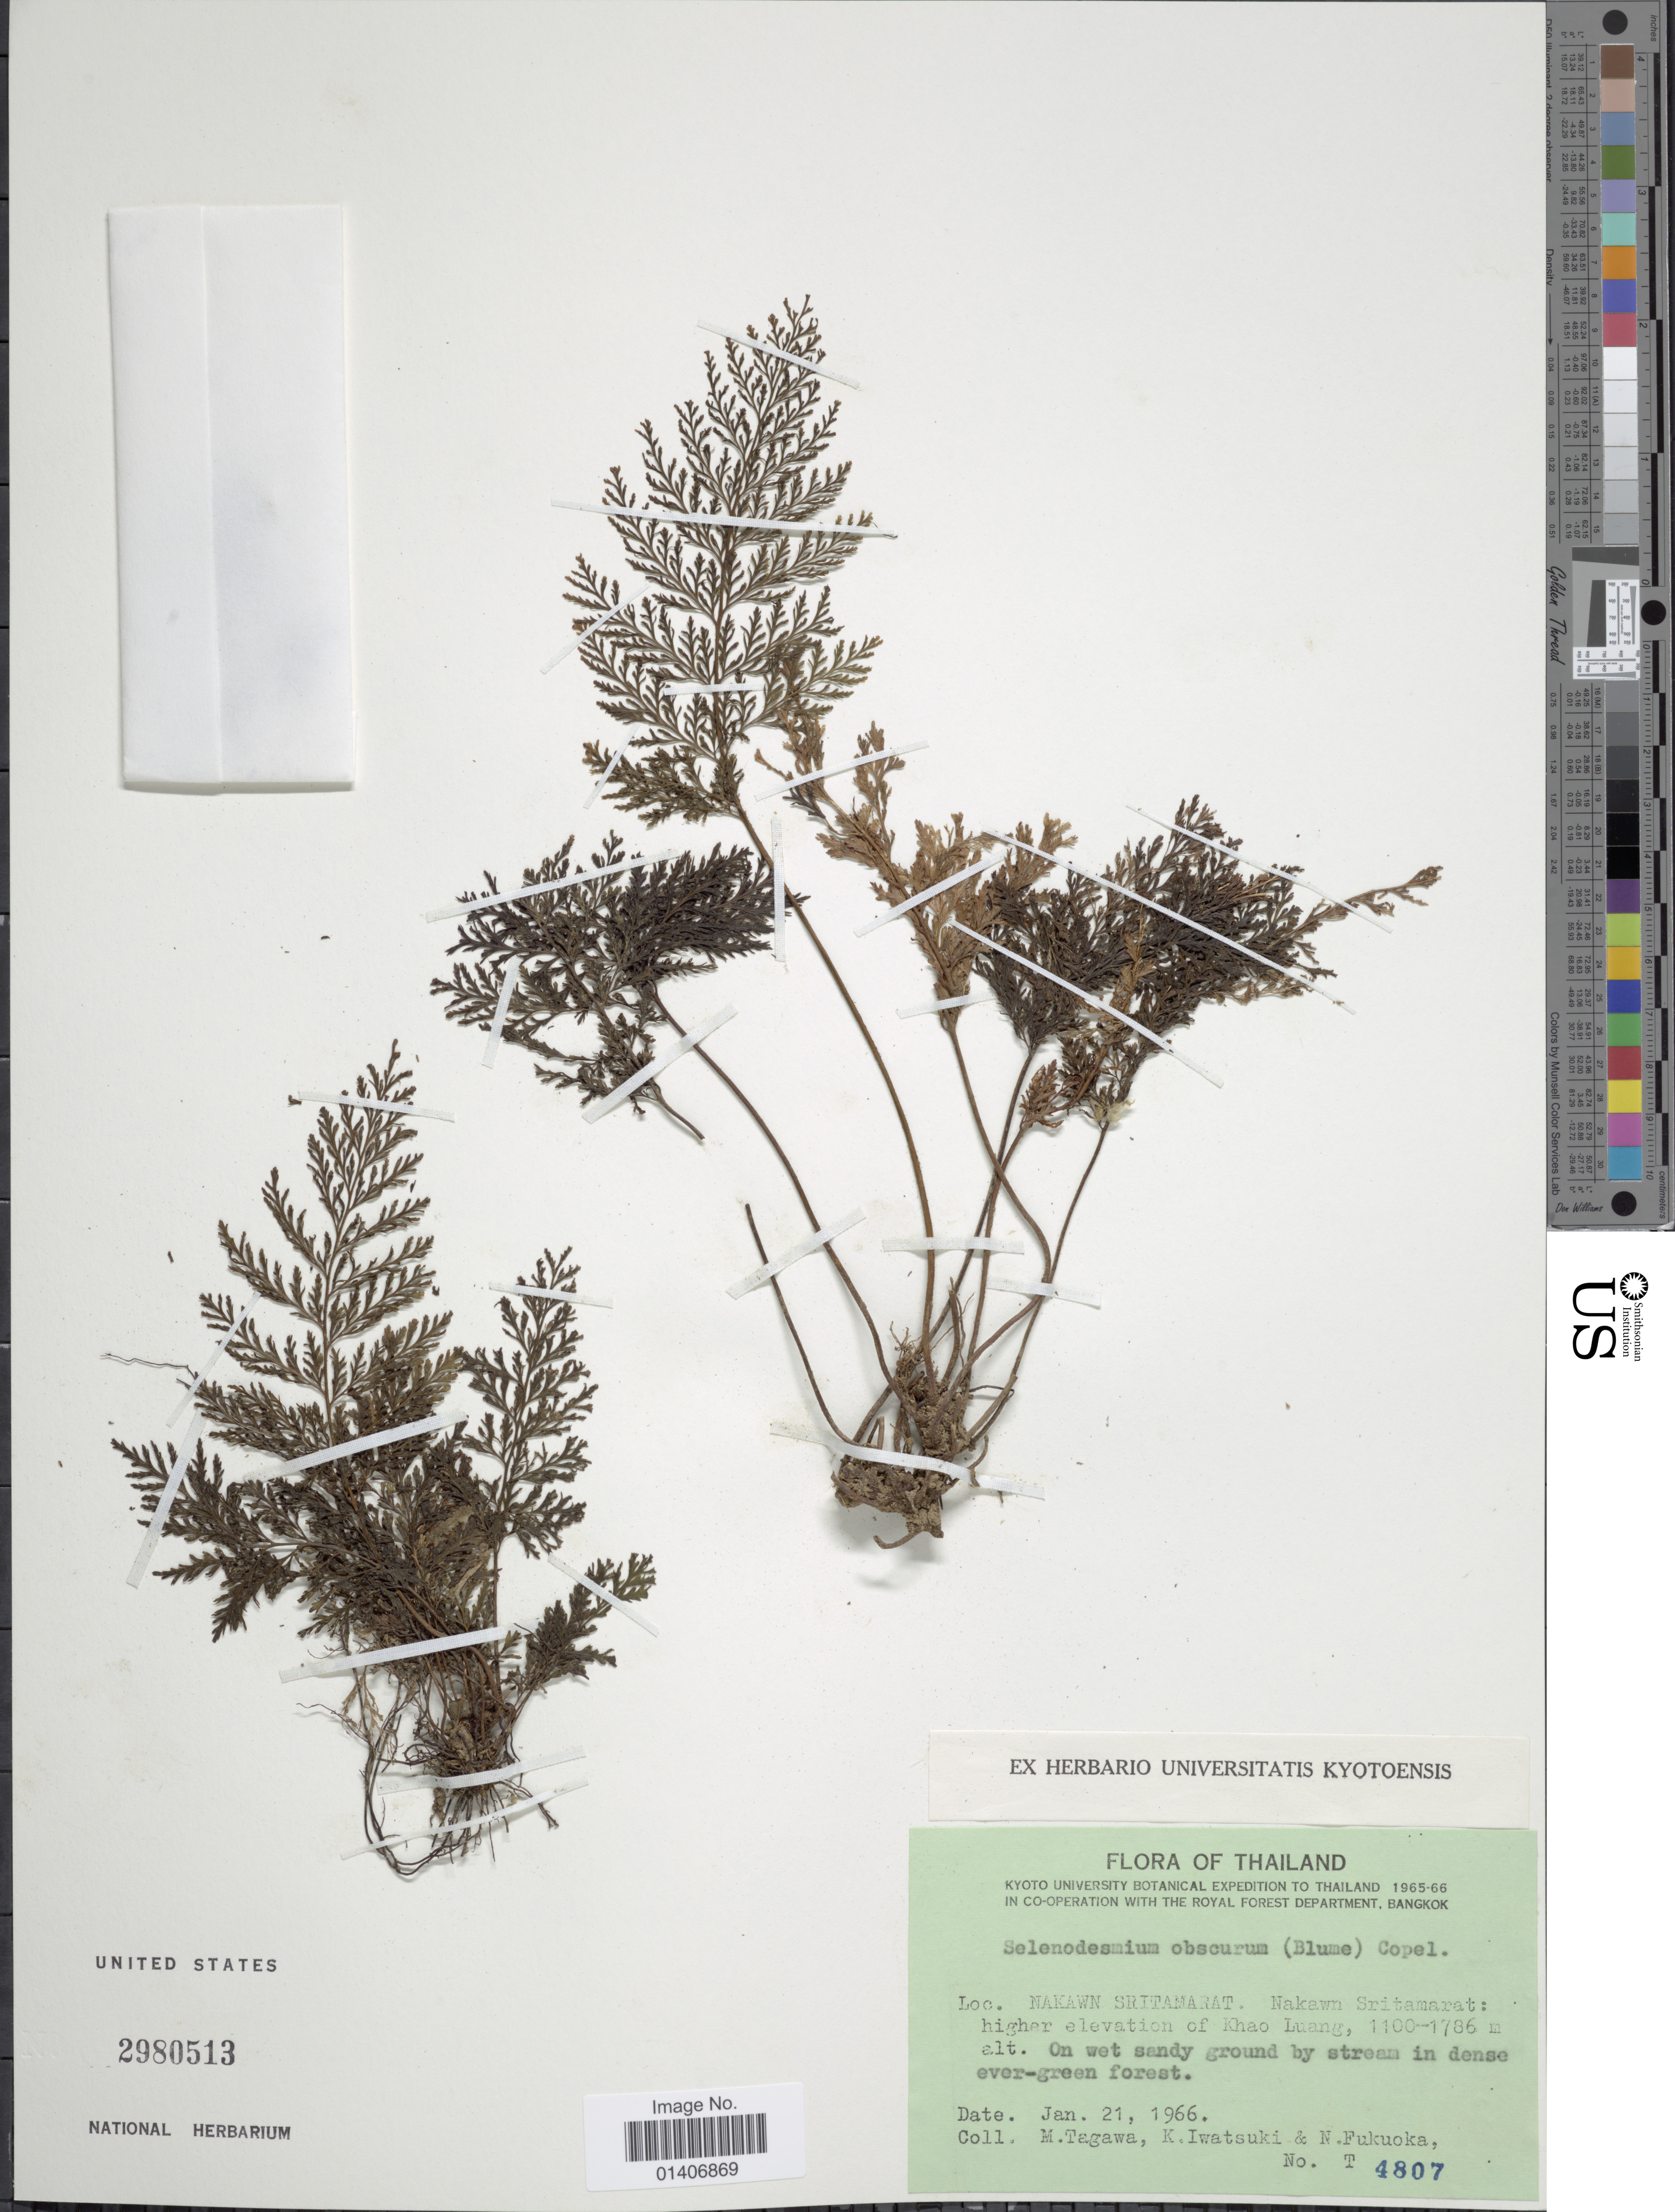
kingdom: Plantae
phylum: Tracheophyta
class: Polypodiopsida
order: Hymenophyllales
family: Hymenophyllaceae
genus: Abrodictyum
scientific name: Abrodictyum obscurum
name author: (Blume) Ebihara & K. Iwats.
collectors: M. Tagawa, K. Iwatsuki & N. Fukuoka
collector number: T 4807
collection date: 1966-01-21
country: Thailand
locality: Nakwan Sritamarat: higher elevation of Khao Luang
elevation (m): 1100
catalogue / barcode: US 2980513